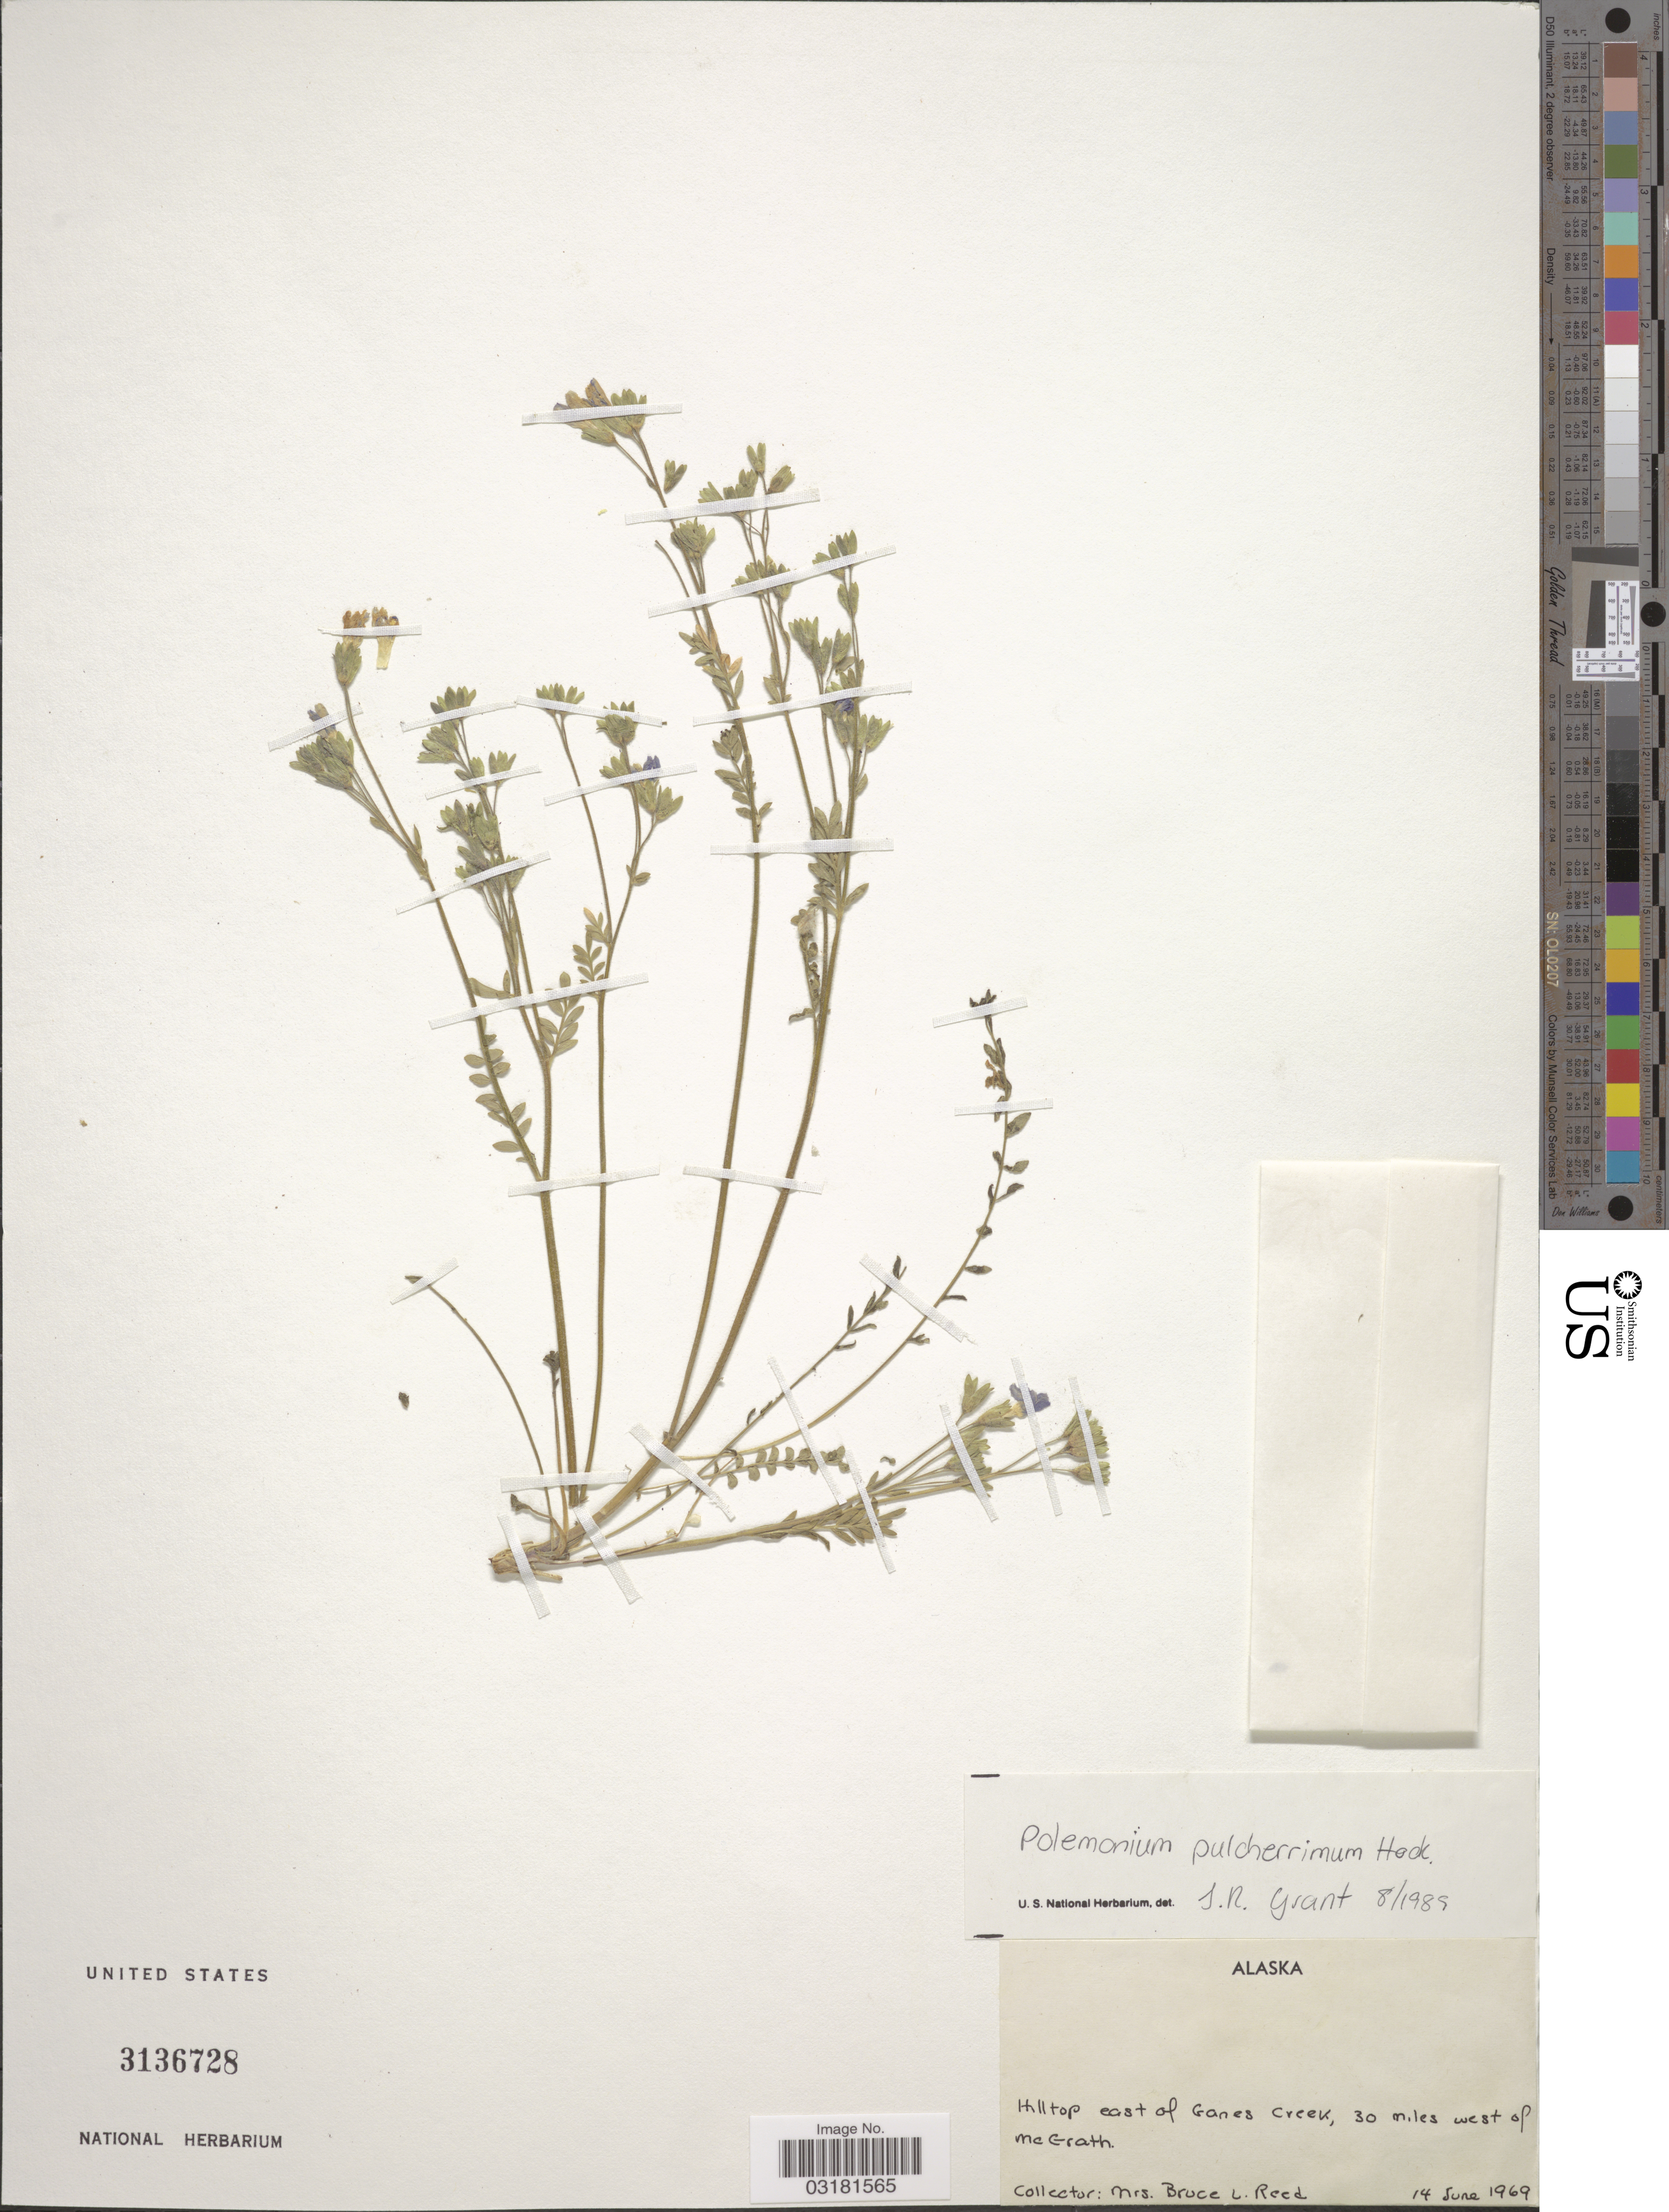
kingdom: Plantae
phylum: Tracheophyta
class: Magnoliopsida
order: Ericales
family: Polemoniaceae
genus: Polemonium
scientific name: Polemonium pulcherrimum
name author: Hook.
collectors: B. Reed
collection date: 1969-06-14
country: United States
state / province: Alaska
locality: Hilltop east of Ganes Creek, 30 miles west of McGrath.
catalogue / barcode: US 3136728